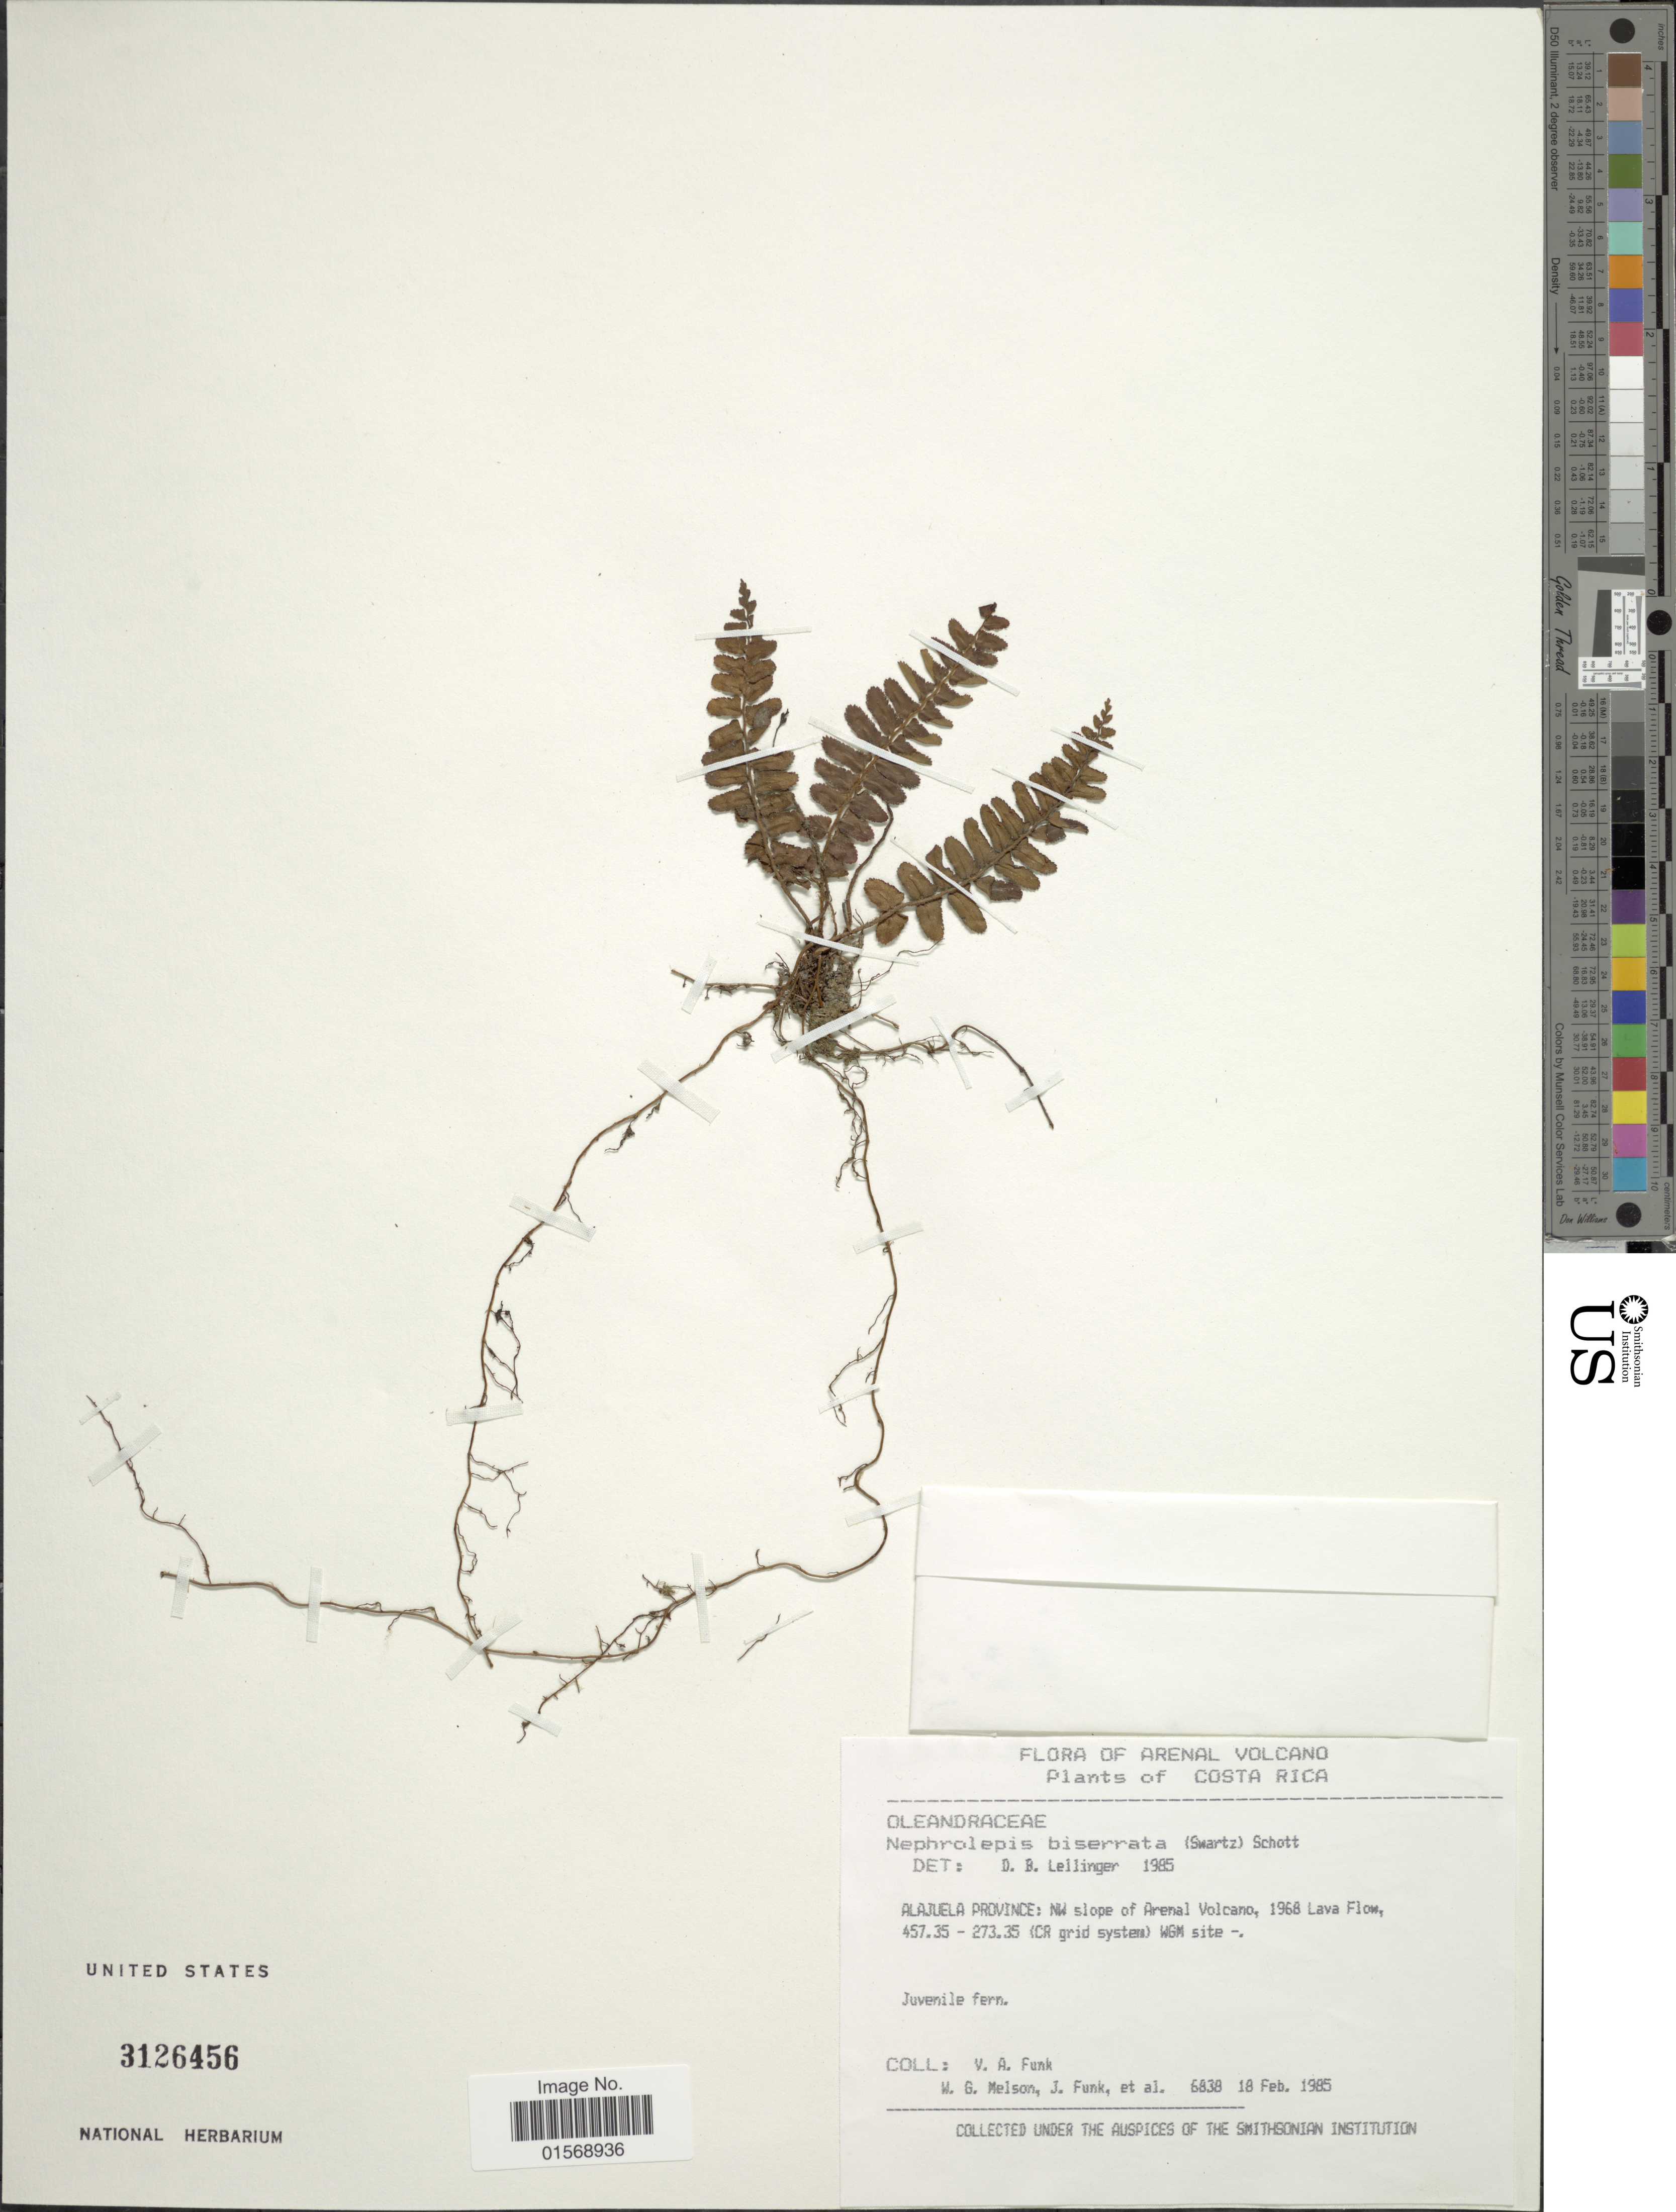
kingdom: Plantae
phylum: Tracheophyta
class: Polypodiopsida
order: Polypodiales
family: Nephrolepidaceae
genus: Nephrolepis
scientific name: Nephrolepis biserrata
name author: (Sw.) Schott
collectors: V. Funk, W. Melson, J. Funk & et al.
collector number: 6838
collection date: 1985-02-18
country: Costa Rica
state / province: Alajuela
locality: Arenal Volcano, Costa Rica. Alajuela Province: NW slope of Arenal Volcano, 1968 Lava Flow. 457.35 - 273.35 (CR grid system) WGM site.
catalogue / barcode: US 3126456